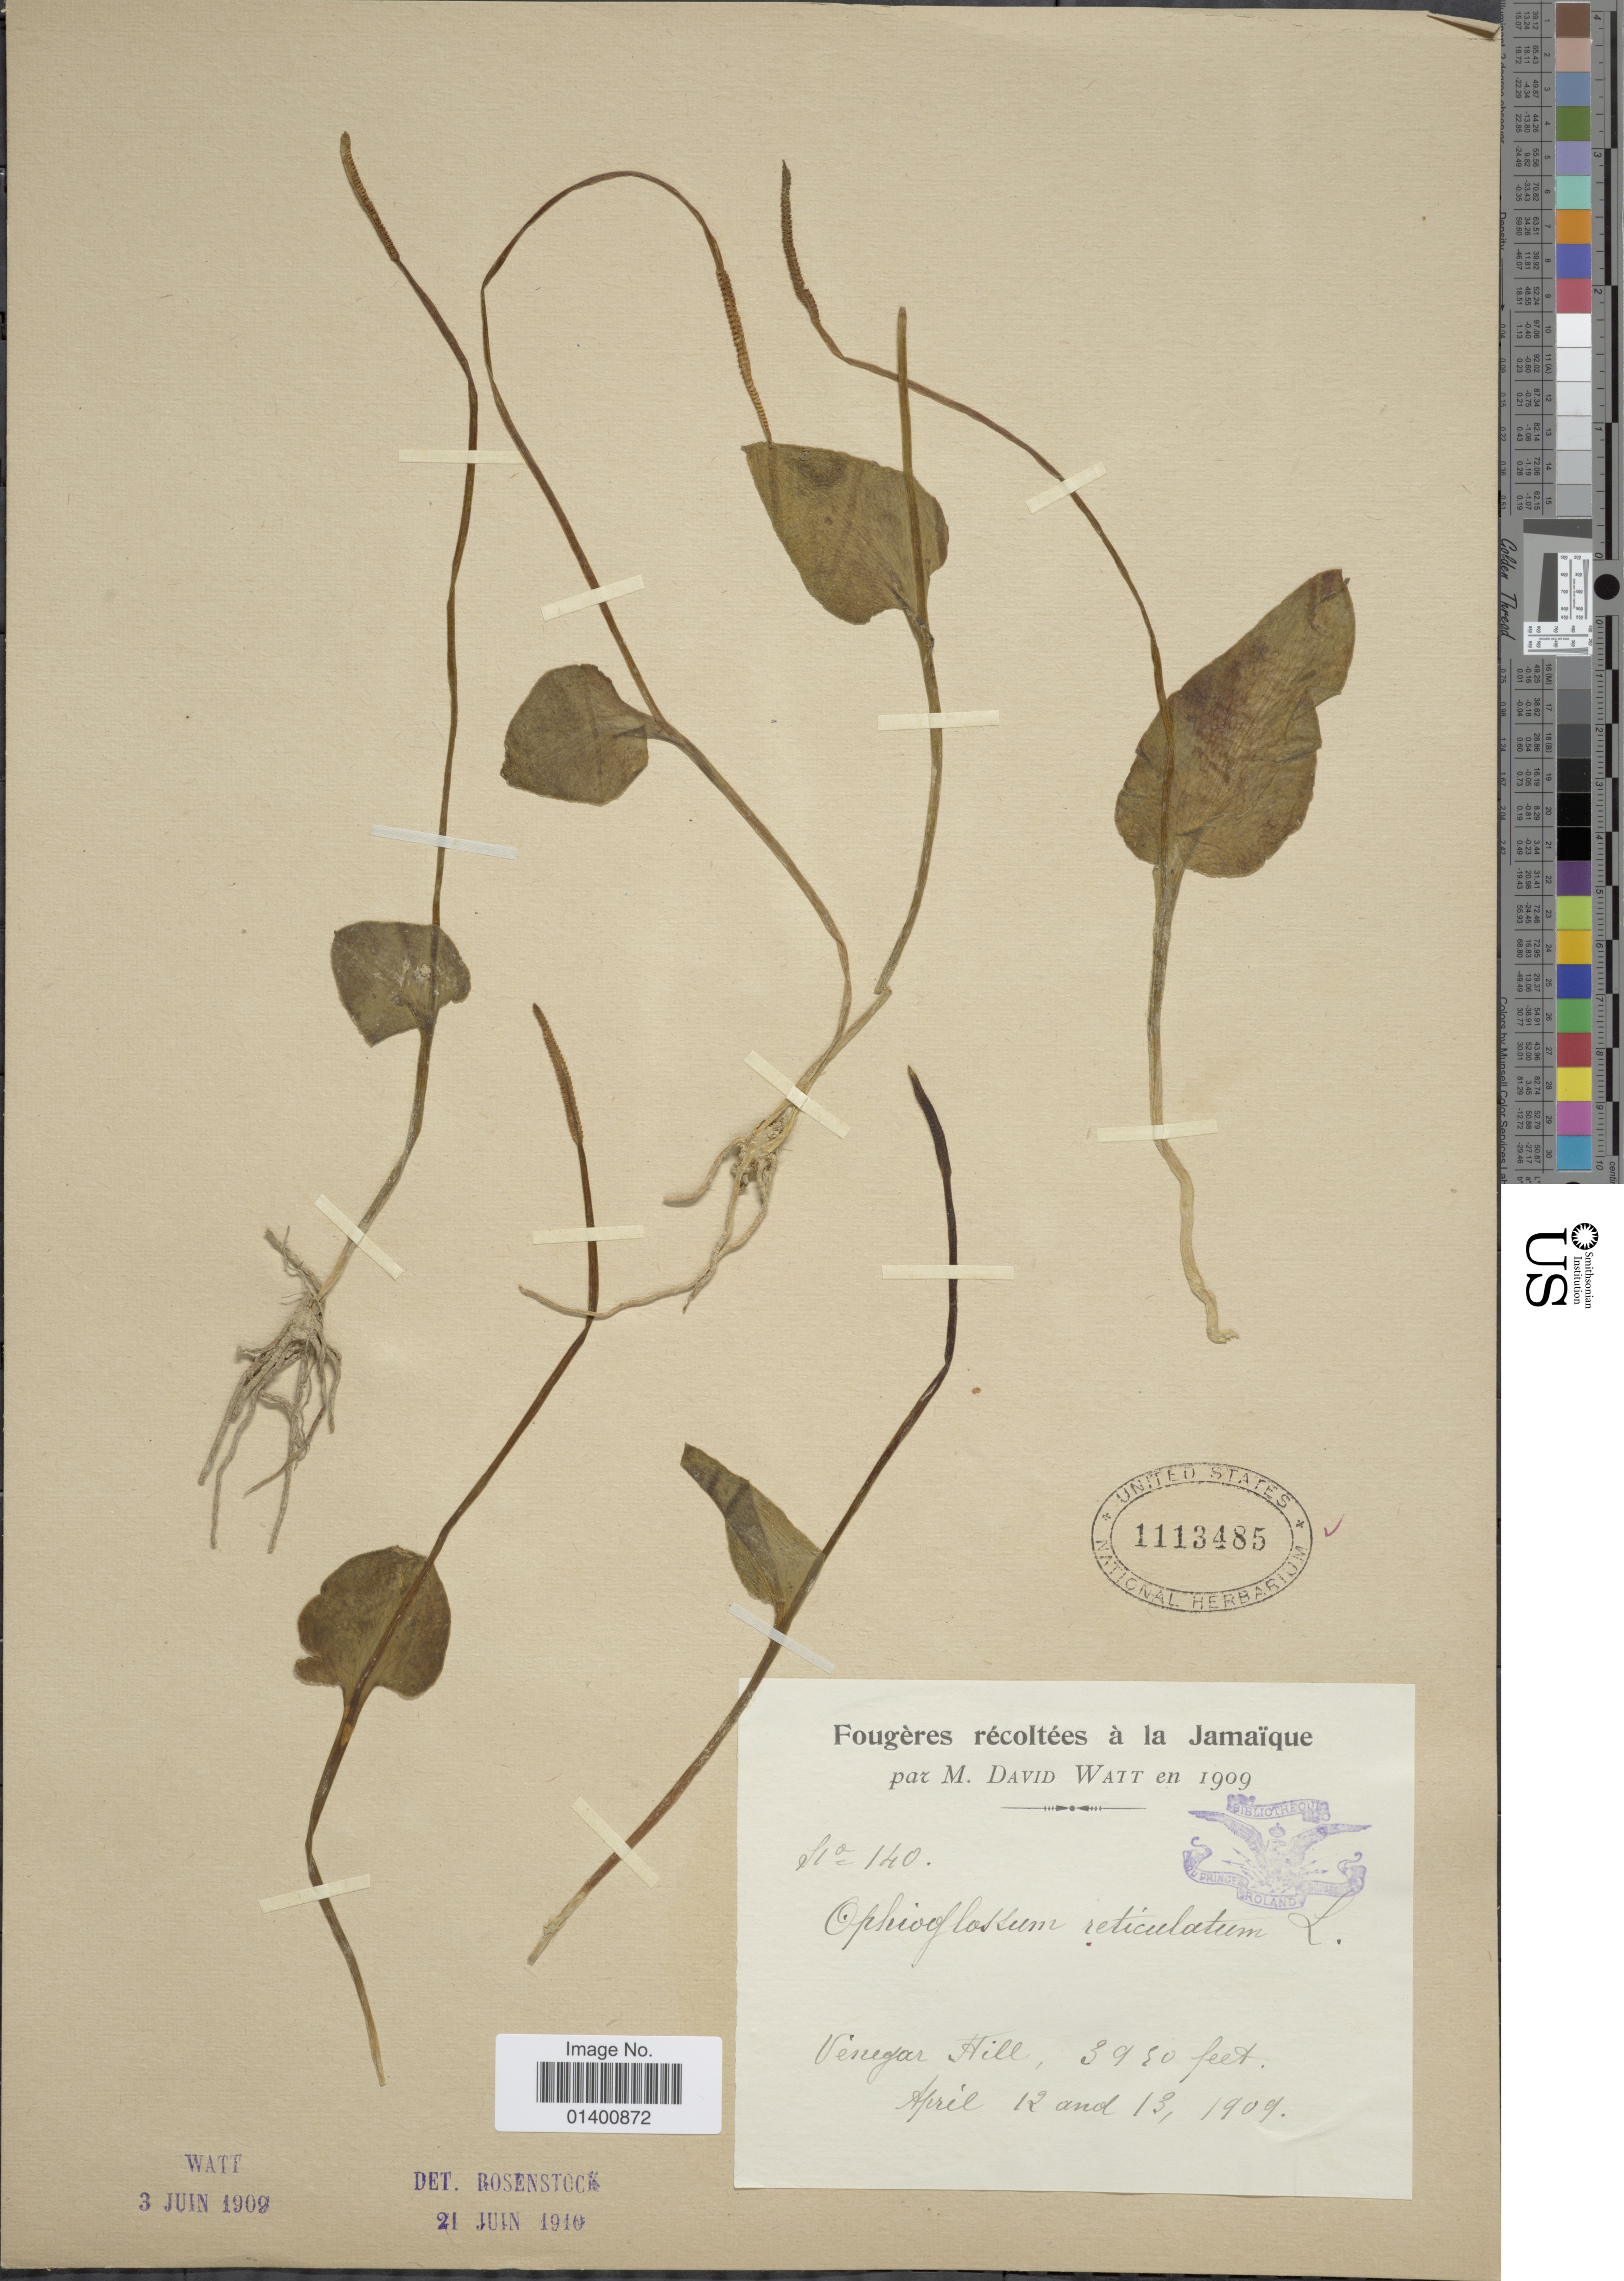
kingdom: Plantae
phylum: Tracheophyta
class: Polypodiopsida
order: Ophioglossales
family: Ophioglossaceae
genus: Ophioglossum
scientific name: Ophioglossum reticulatum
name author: L.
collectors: M. Watt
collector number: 140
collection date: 1909-04-12/1909-04-13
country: Jamaica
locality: Venegar Hill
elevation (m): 1198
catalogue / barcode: US 1113485